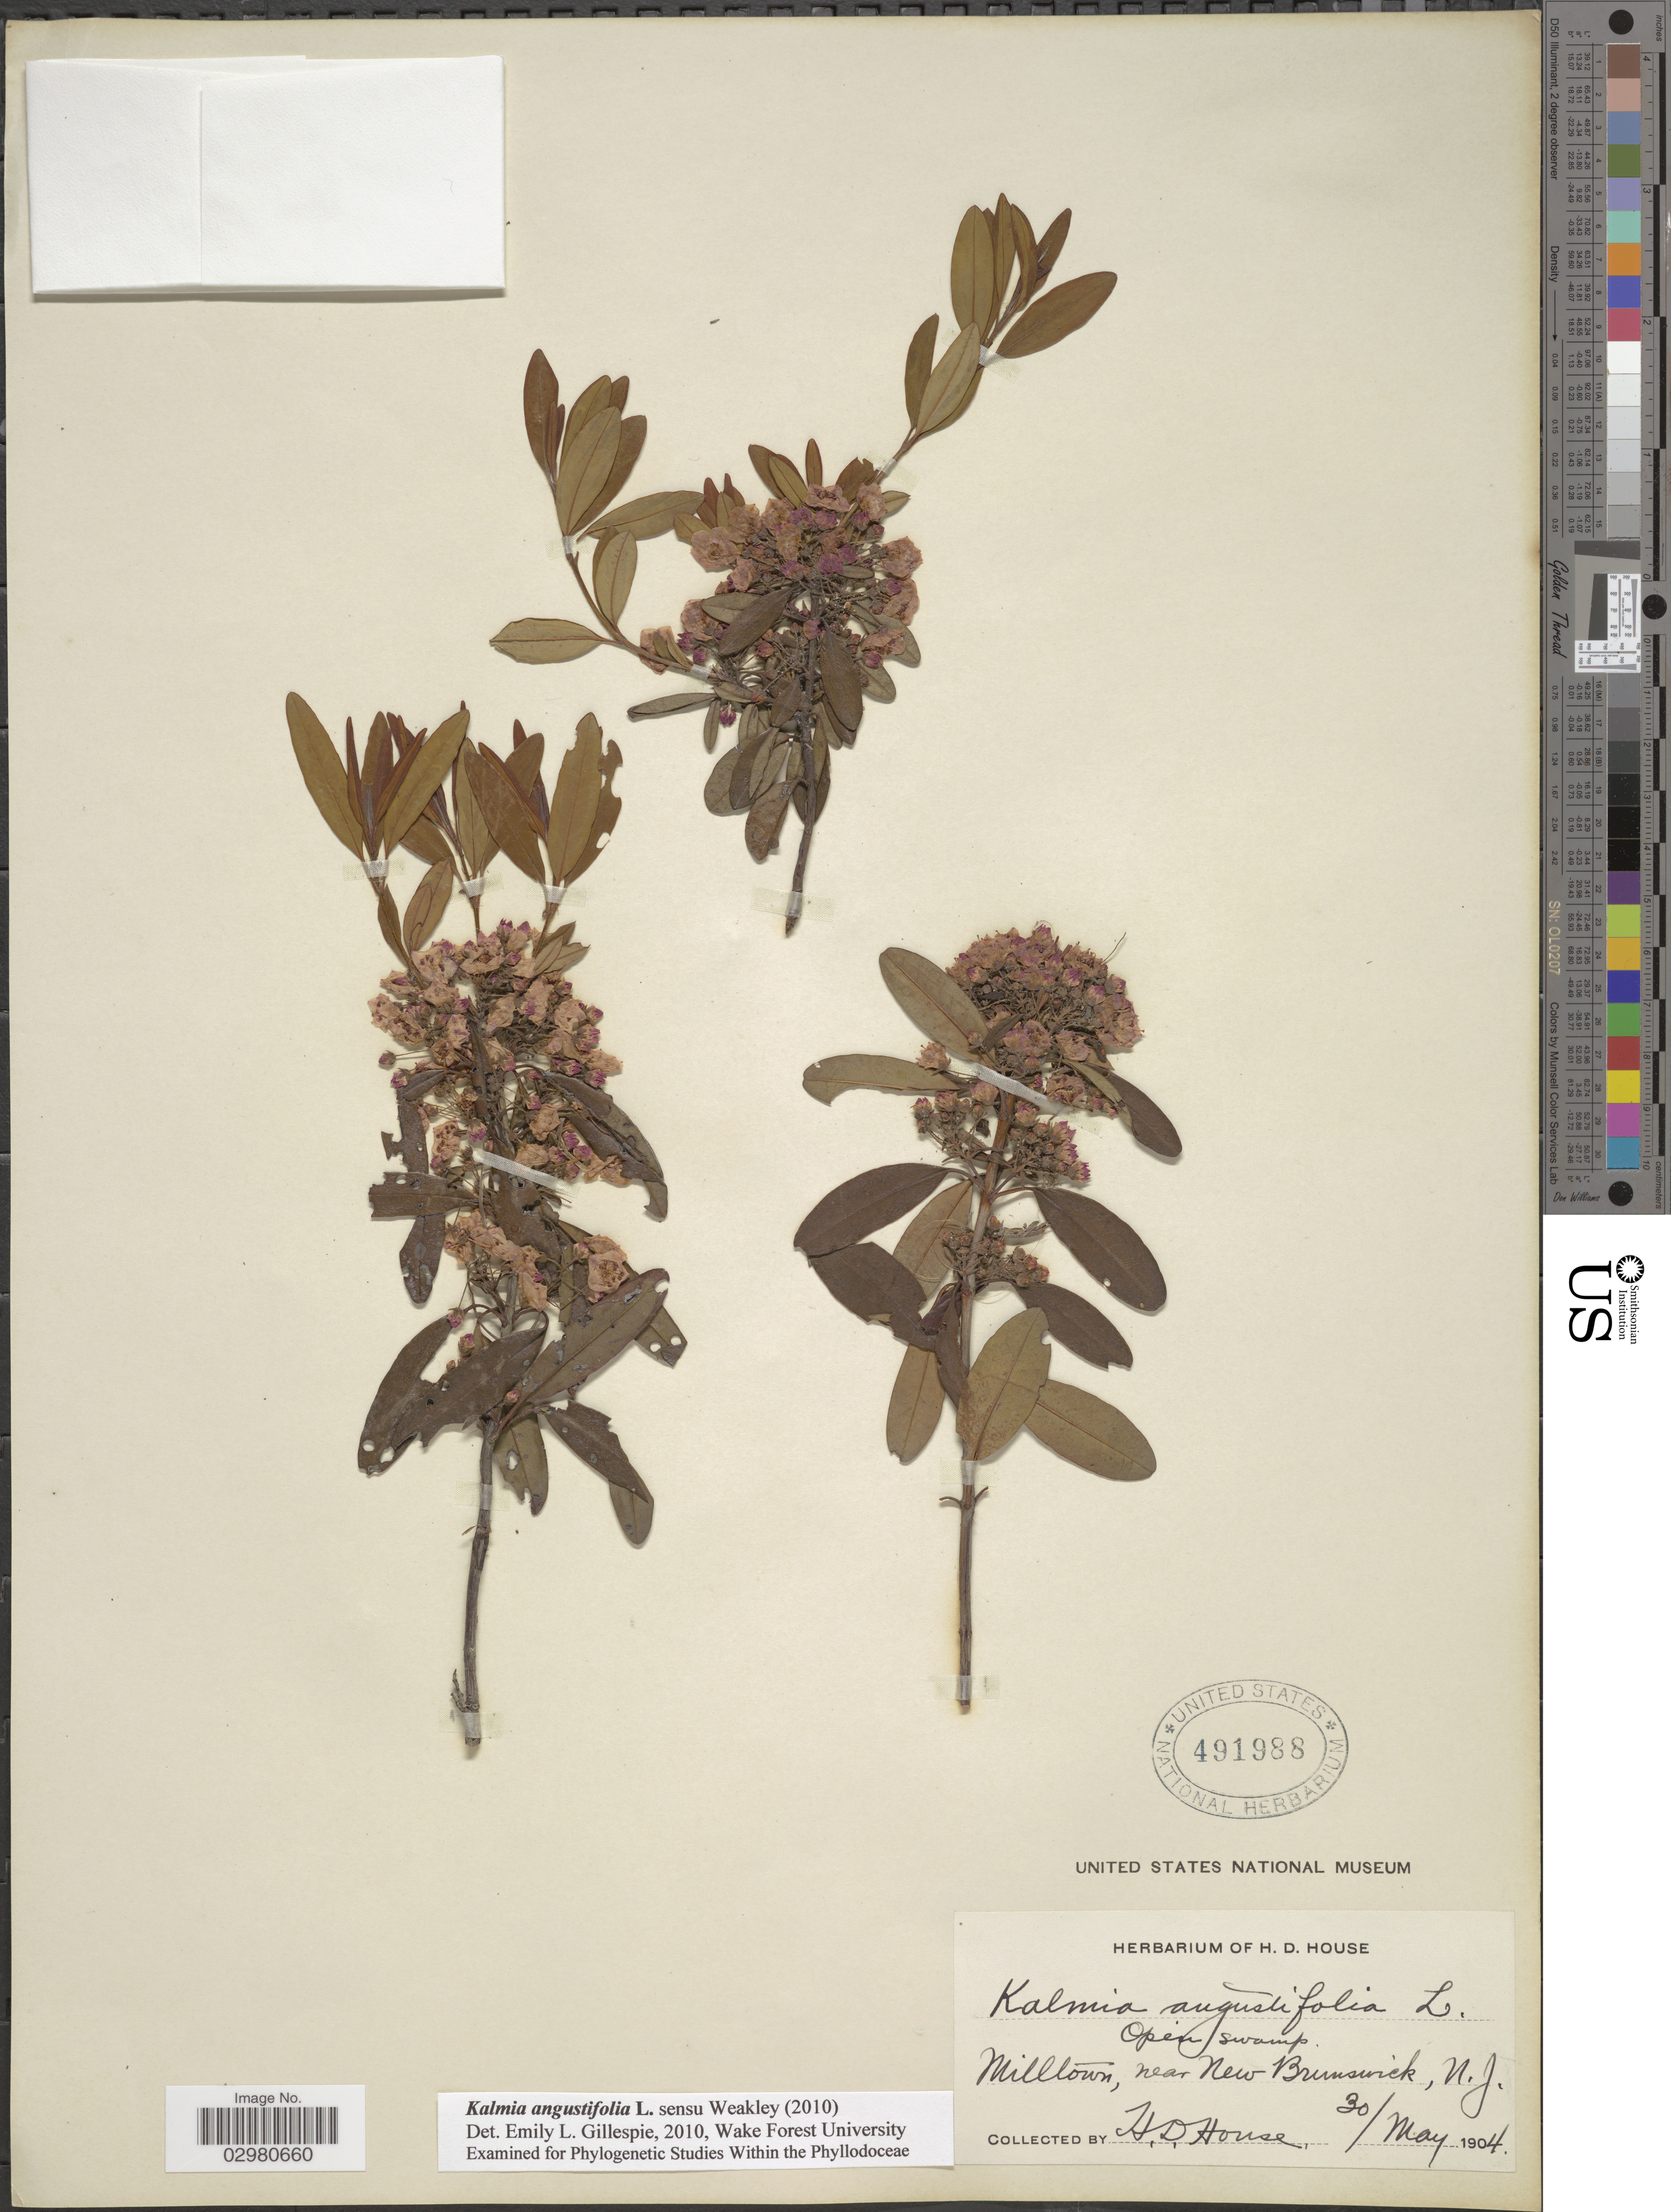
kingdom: Plantae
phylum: Tracheophyta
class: Magnoliopsida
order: Ericales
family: Ericaceae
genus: Kalmia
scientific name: Kalmia angustifolia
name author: L.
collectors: H. D. House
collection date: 1904-05-30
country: United States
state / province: New Jersey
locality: Milltown, near New Brunswick, N.J.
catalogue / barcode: US 491988